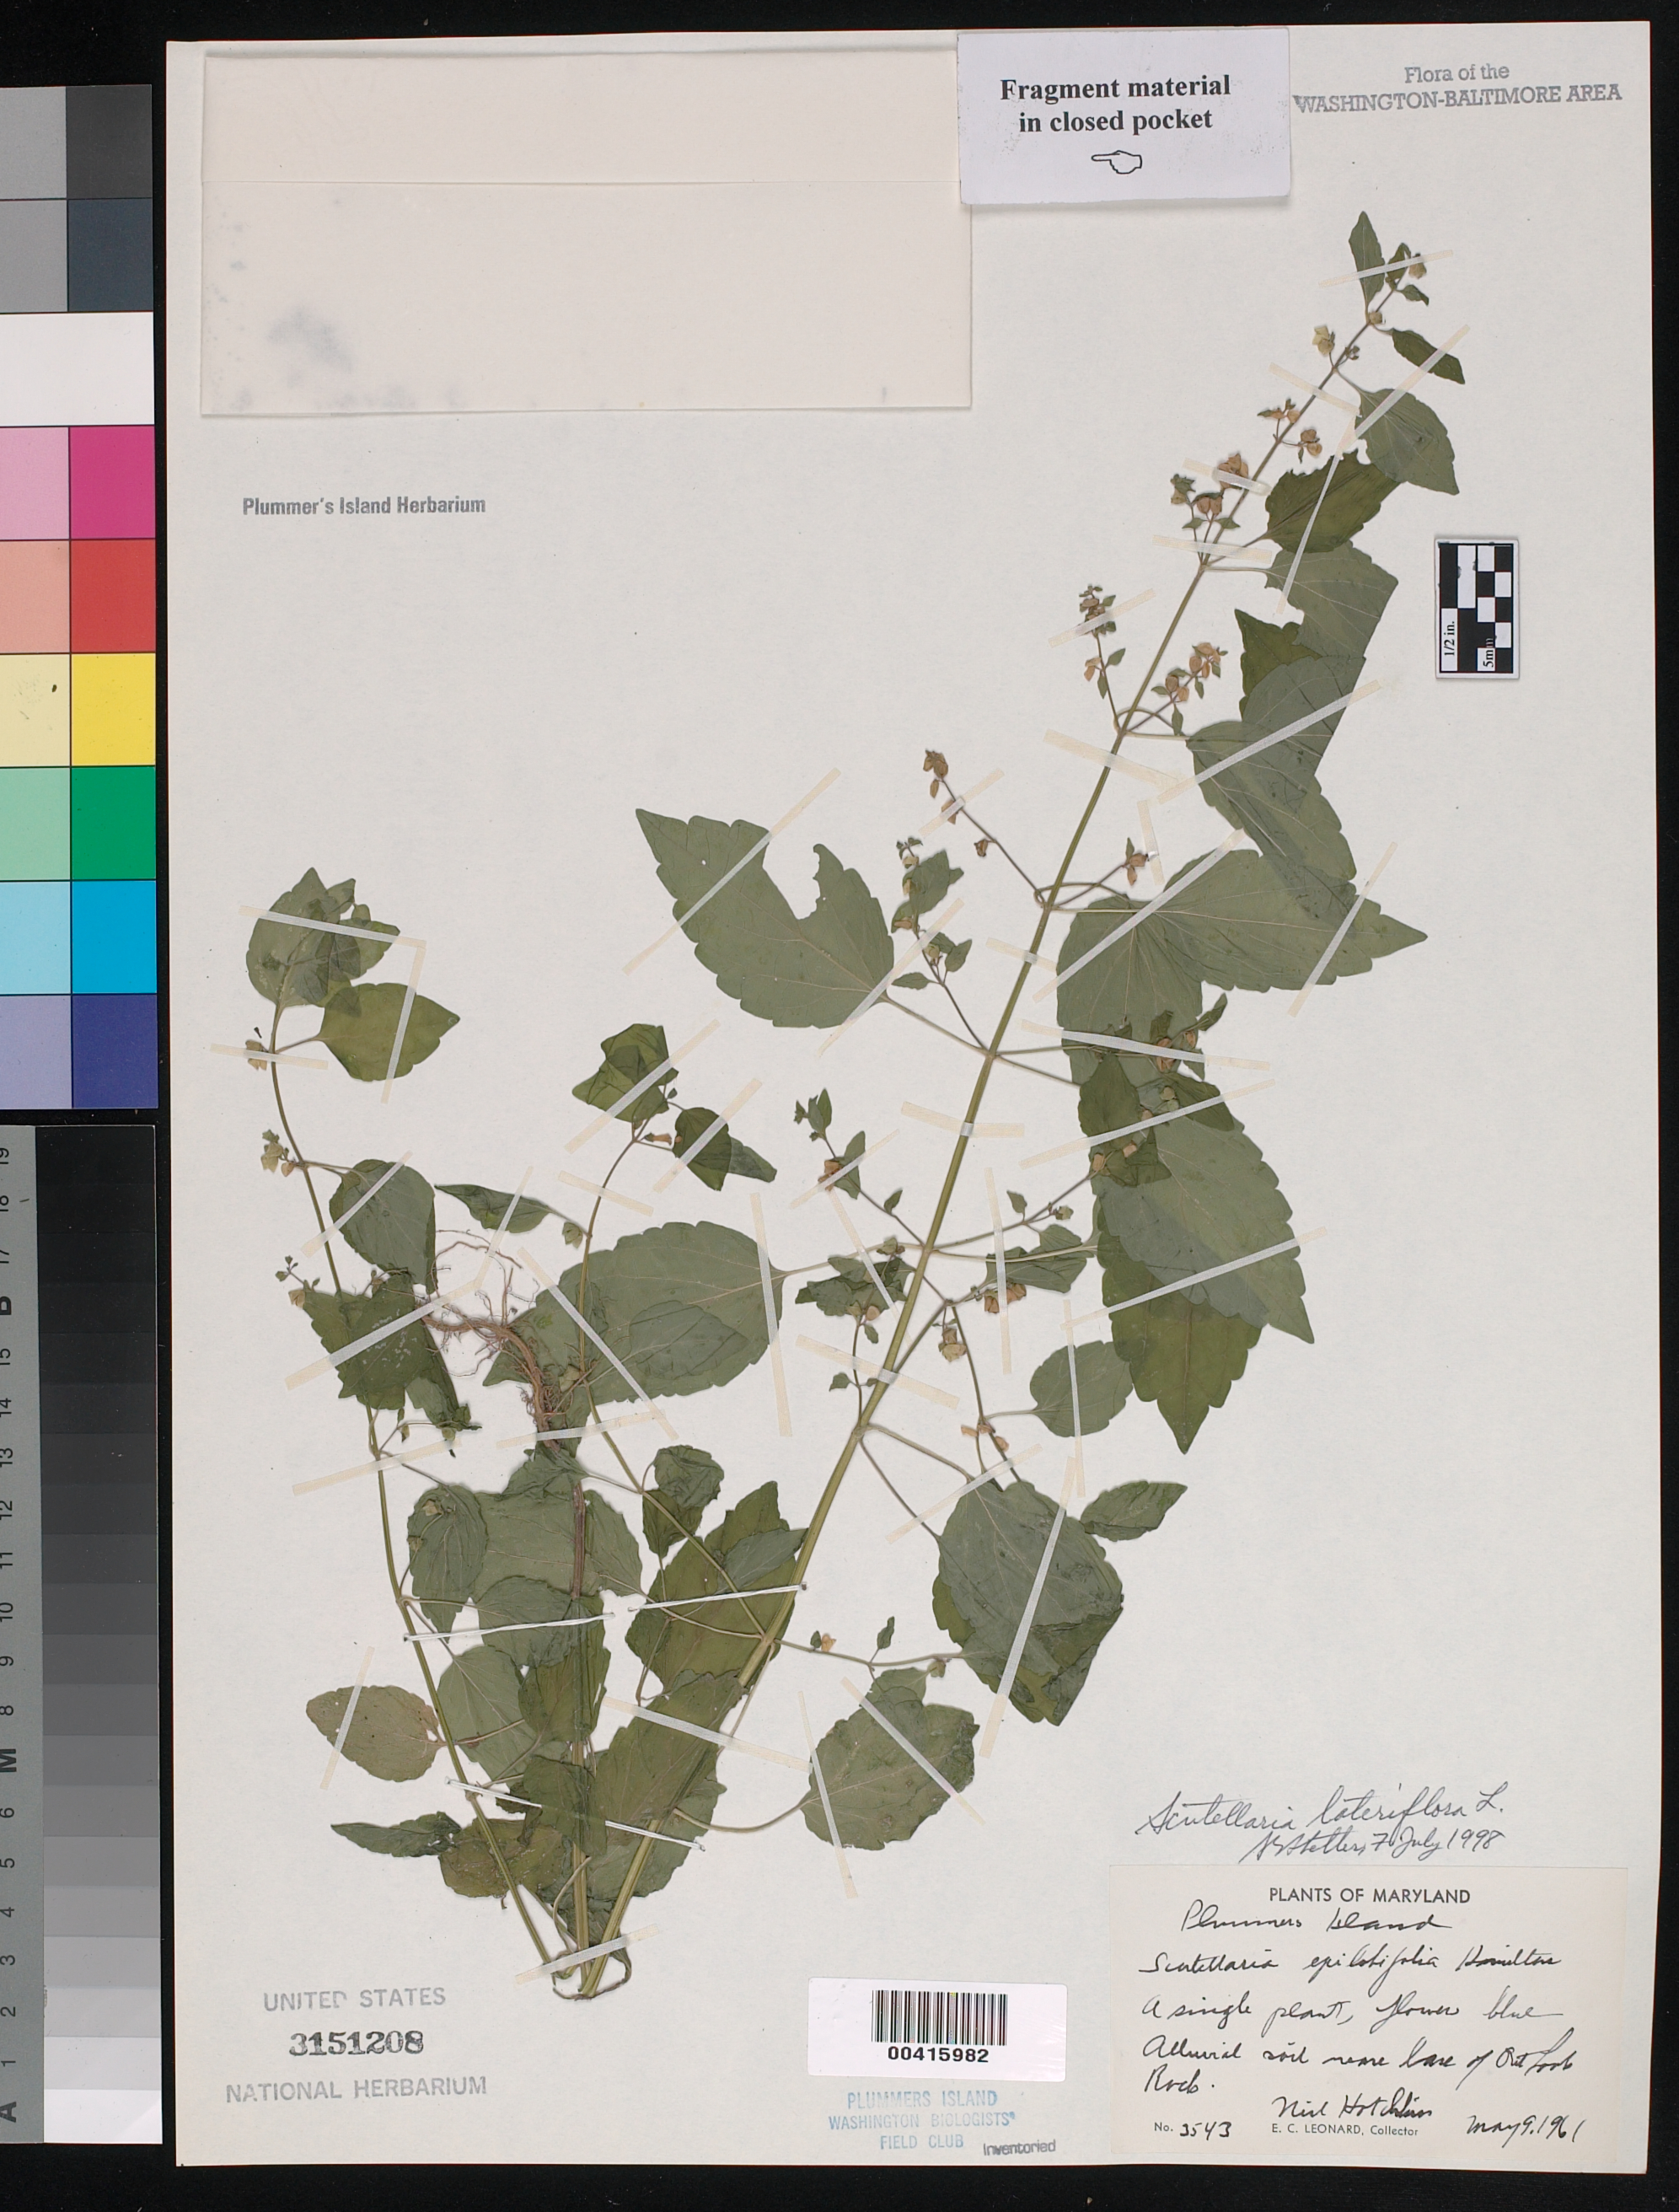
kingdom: Plantae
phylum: Tracheophyta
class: Magnoliopsida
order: Lamiales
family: Lamiaceae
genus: Scutellaria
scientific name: Scutellaria lateriflora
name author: L.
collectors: E. C. Leonard & N. Hotchkiss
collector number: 3543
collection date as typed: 09 May 1961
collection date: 1961-05-09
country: United States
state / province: Maryland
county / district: Montgomery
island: Plummers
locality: Plummer's Island; near base of Outlook Rock C. & O. Canal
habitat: Alluvial soil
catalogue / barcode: US 3151208